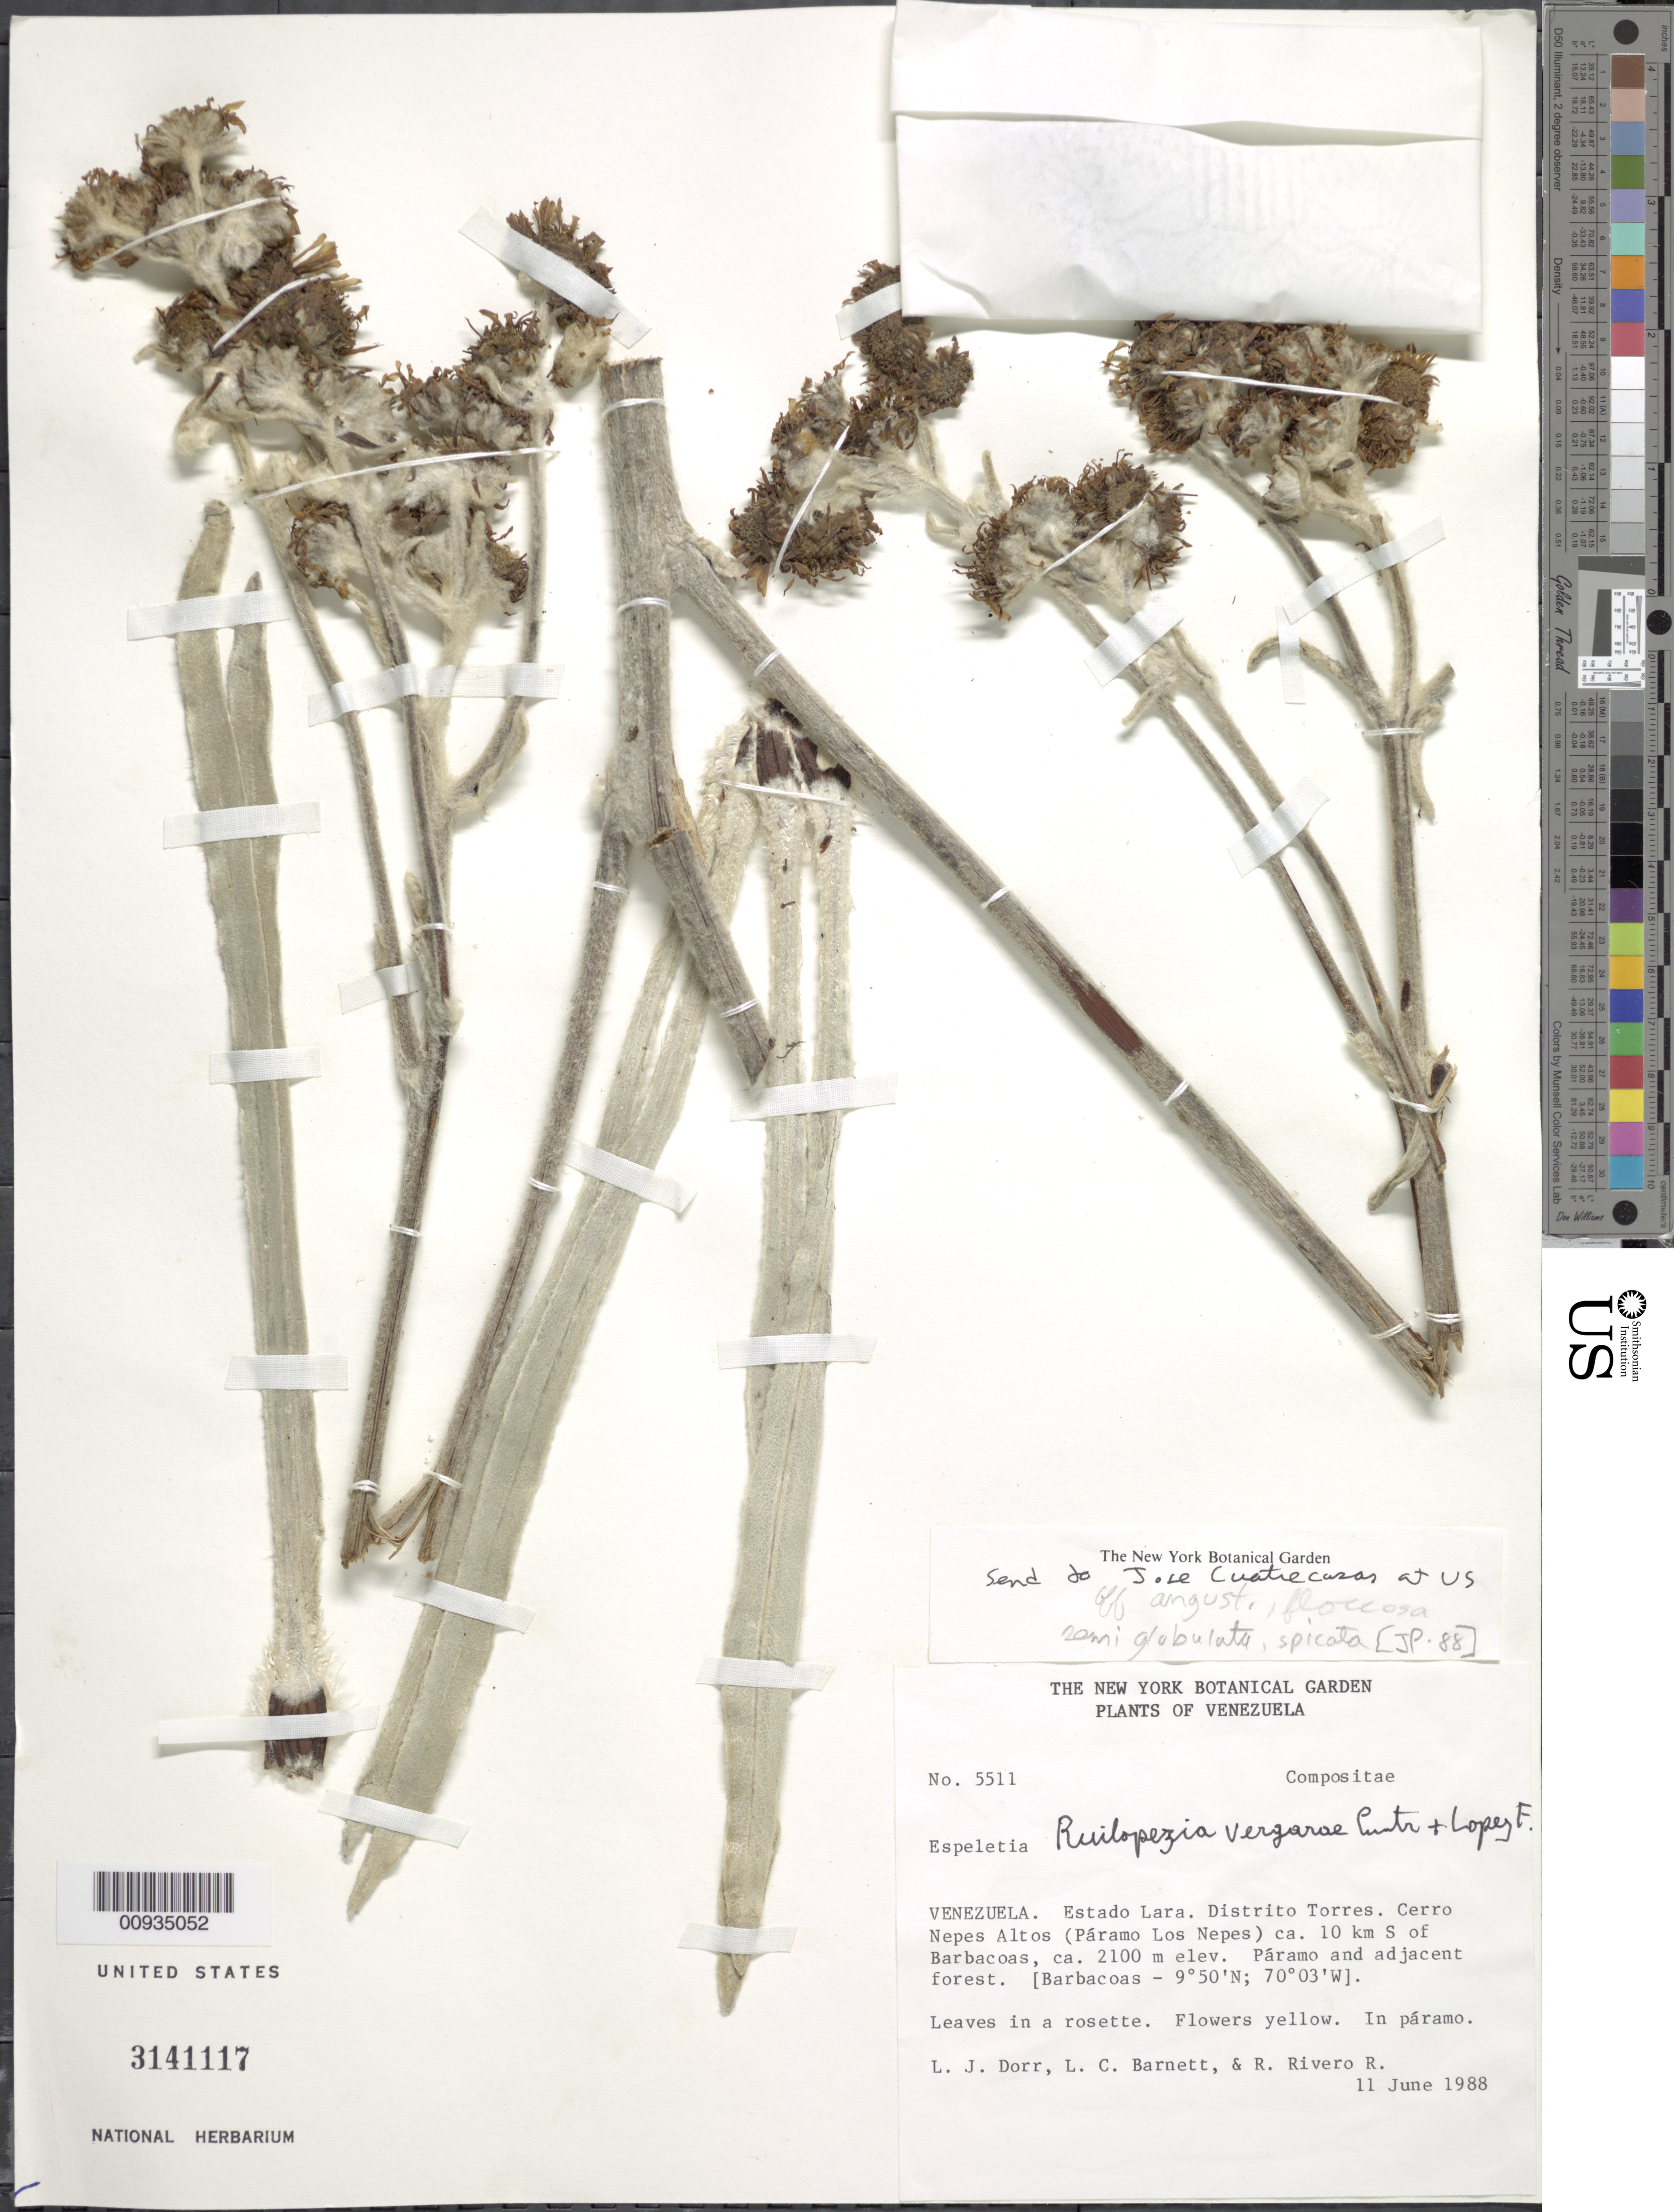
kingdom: Plantae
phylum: Tracheophyta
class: Magnoliopsida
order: Asterales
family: Asteraceae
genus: Ruilopezia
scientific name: Ruilopezia vergarae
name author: Cuatrec. & López Fig.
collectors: L. J. Dorr, L. C. Barnett & R. Rivero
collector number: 5511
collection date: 1988-06-11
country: Venezuela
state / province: Lara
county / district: Torres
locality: Cerro Nepes Altos (Páramo Los Nepes) ca. 10 km S of Barbacoas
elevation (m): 2100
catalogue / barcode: US 3141117